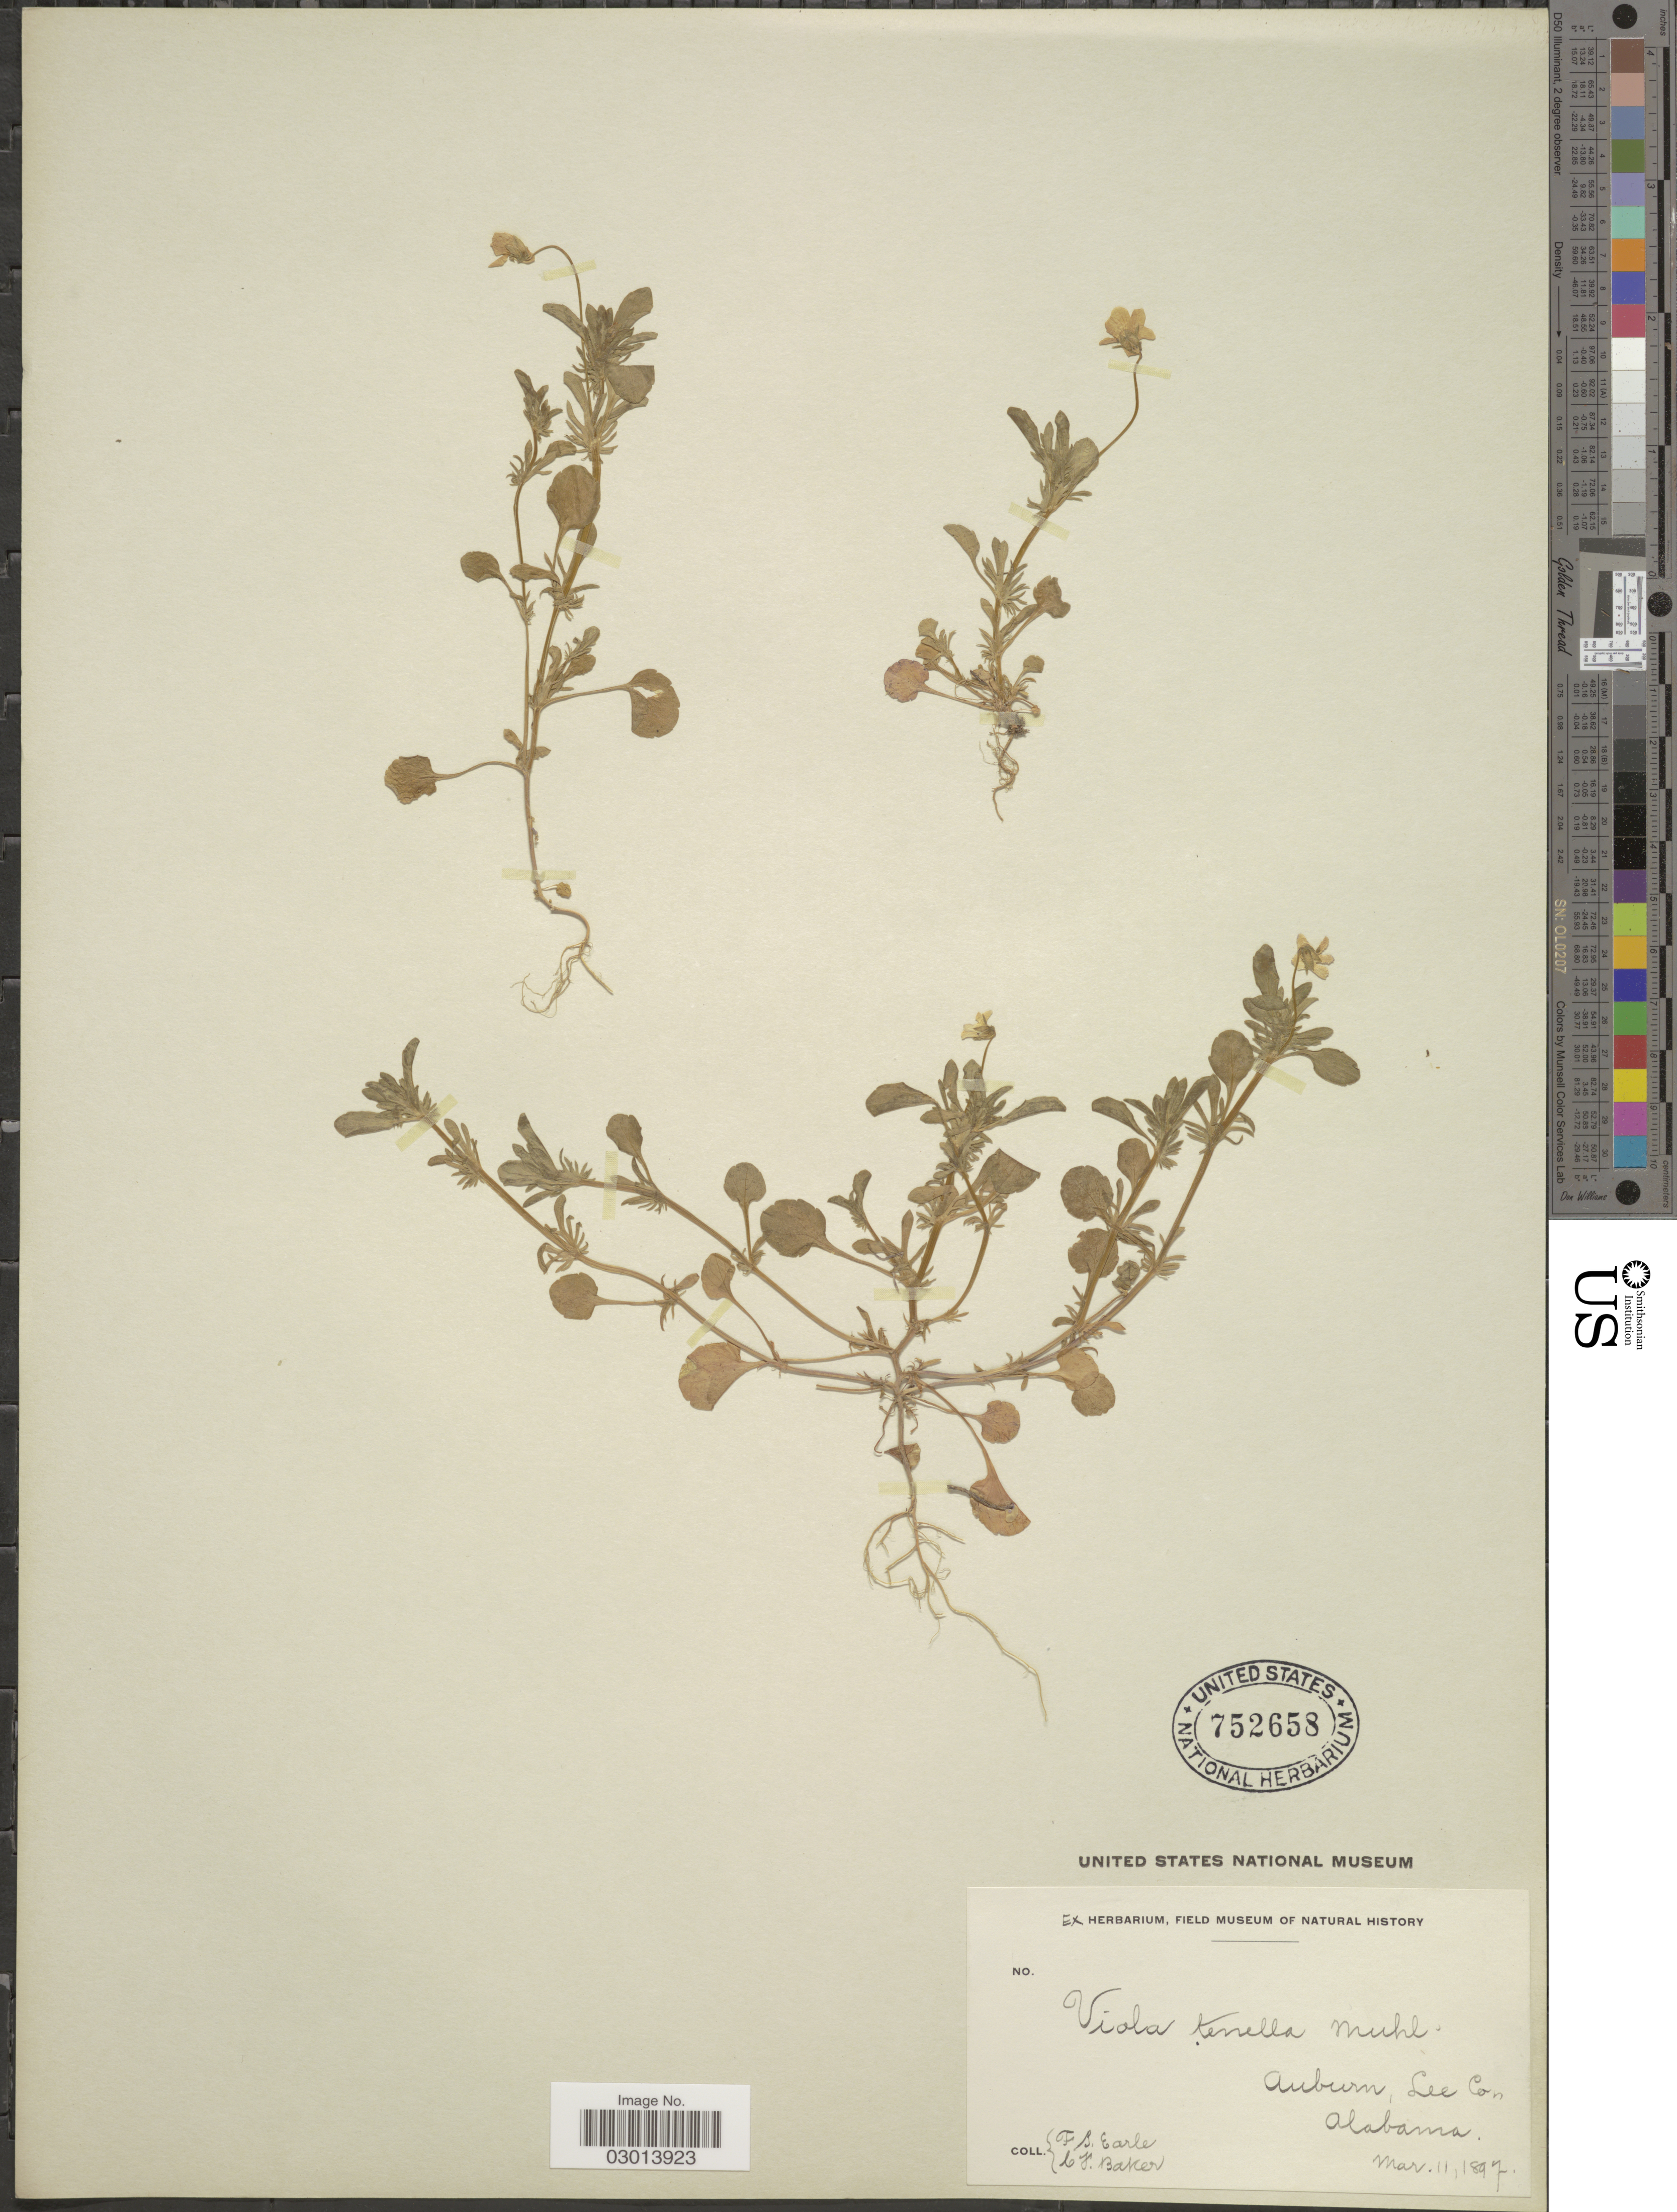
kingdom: Plantae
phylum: Tracheophyta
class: Magnoliopsida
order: Malpighiales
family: Violaceae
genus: Viola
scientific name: Viola rafinesquei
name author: Greene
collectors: F. S. Earle & C. F. Baker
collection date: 1897-03-11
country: United States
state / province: Alabama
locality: Auburn, Lee Co.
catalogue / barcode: US 752658